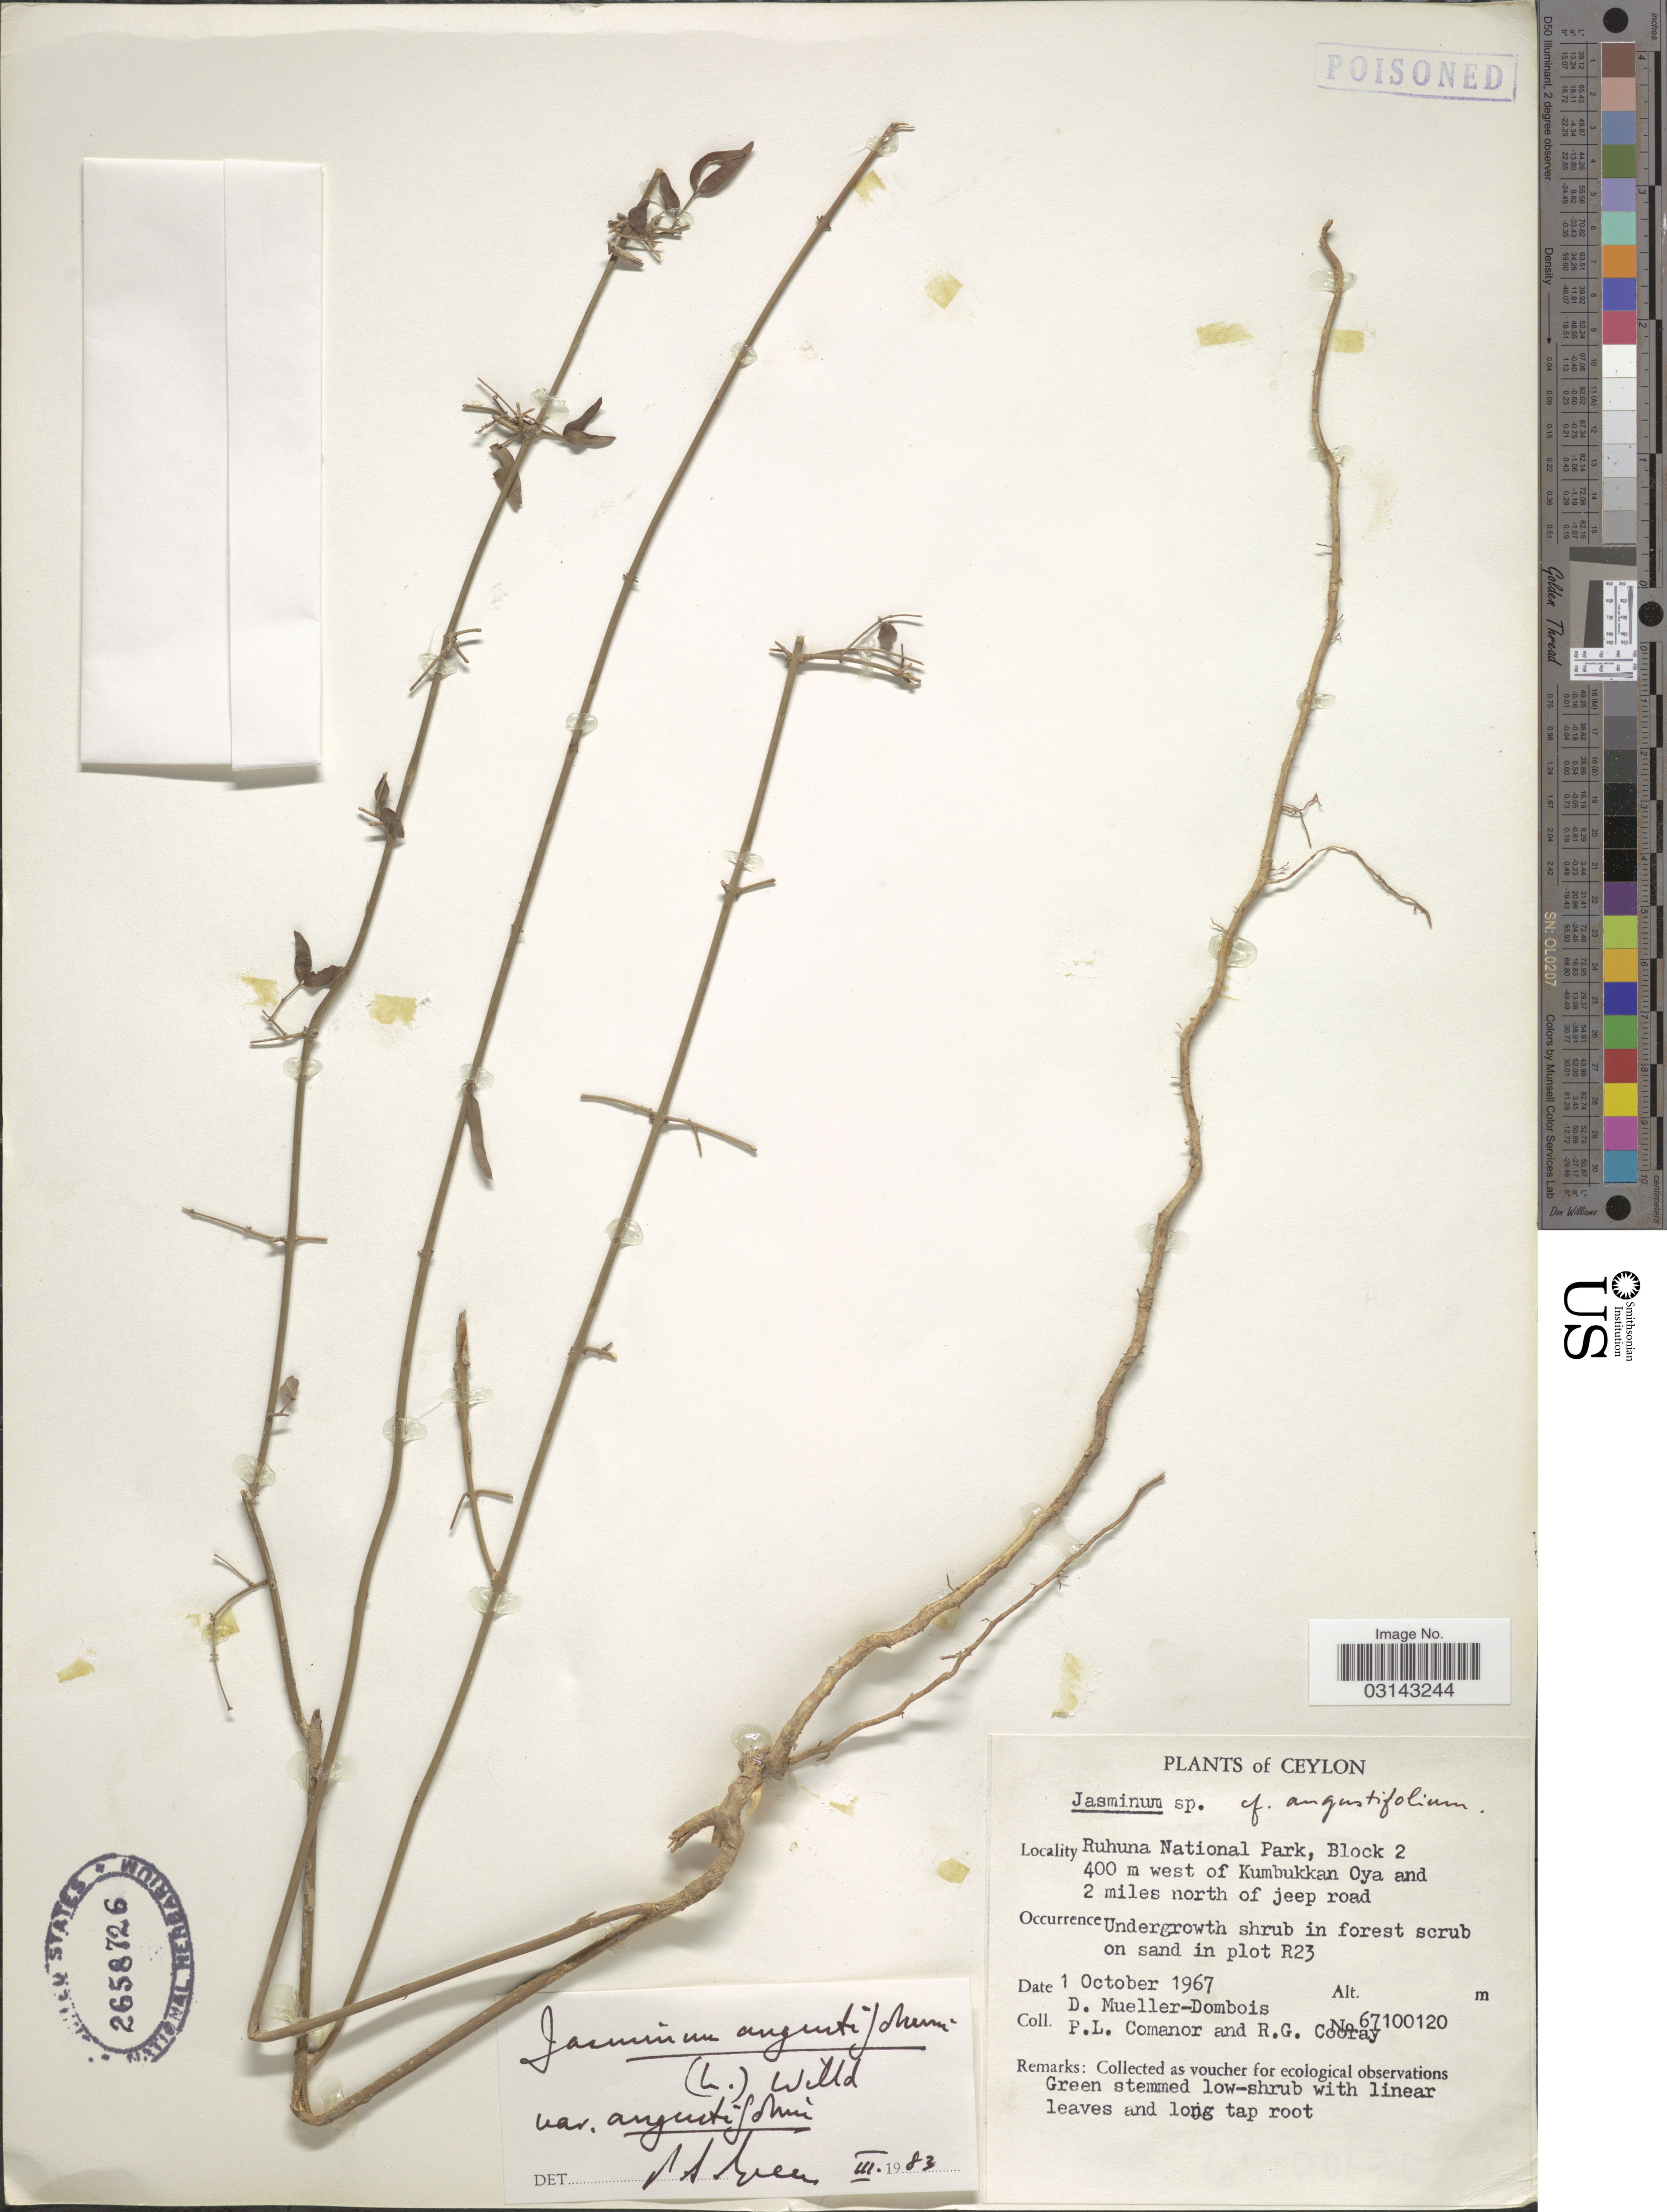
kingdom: Plantae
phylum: Tracheophyta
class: Magnoliopsida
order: Lamiales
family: Oleaceae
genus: Jasminum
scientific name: Jasminum angustifolium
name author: (L.) Willd.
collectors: D. Mueller-Dombois, P. Comanor & R. Cooray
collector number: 67100120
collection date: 1967-10-01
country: Sri Lanka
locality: Ceylon. Ruhuna National Park, Block 2 400 m west of Kumbukkan Oya and 2 miles north of jeep road. In plot R23.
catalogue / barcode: US 2658726